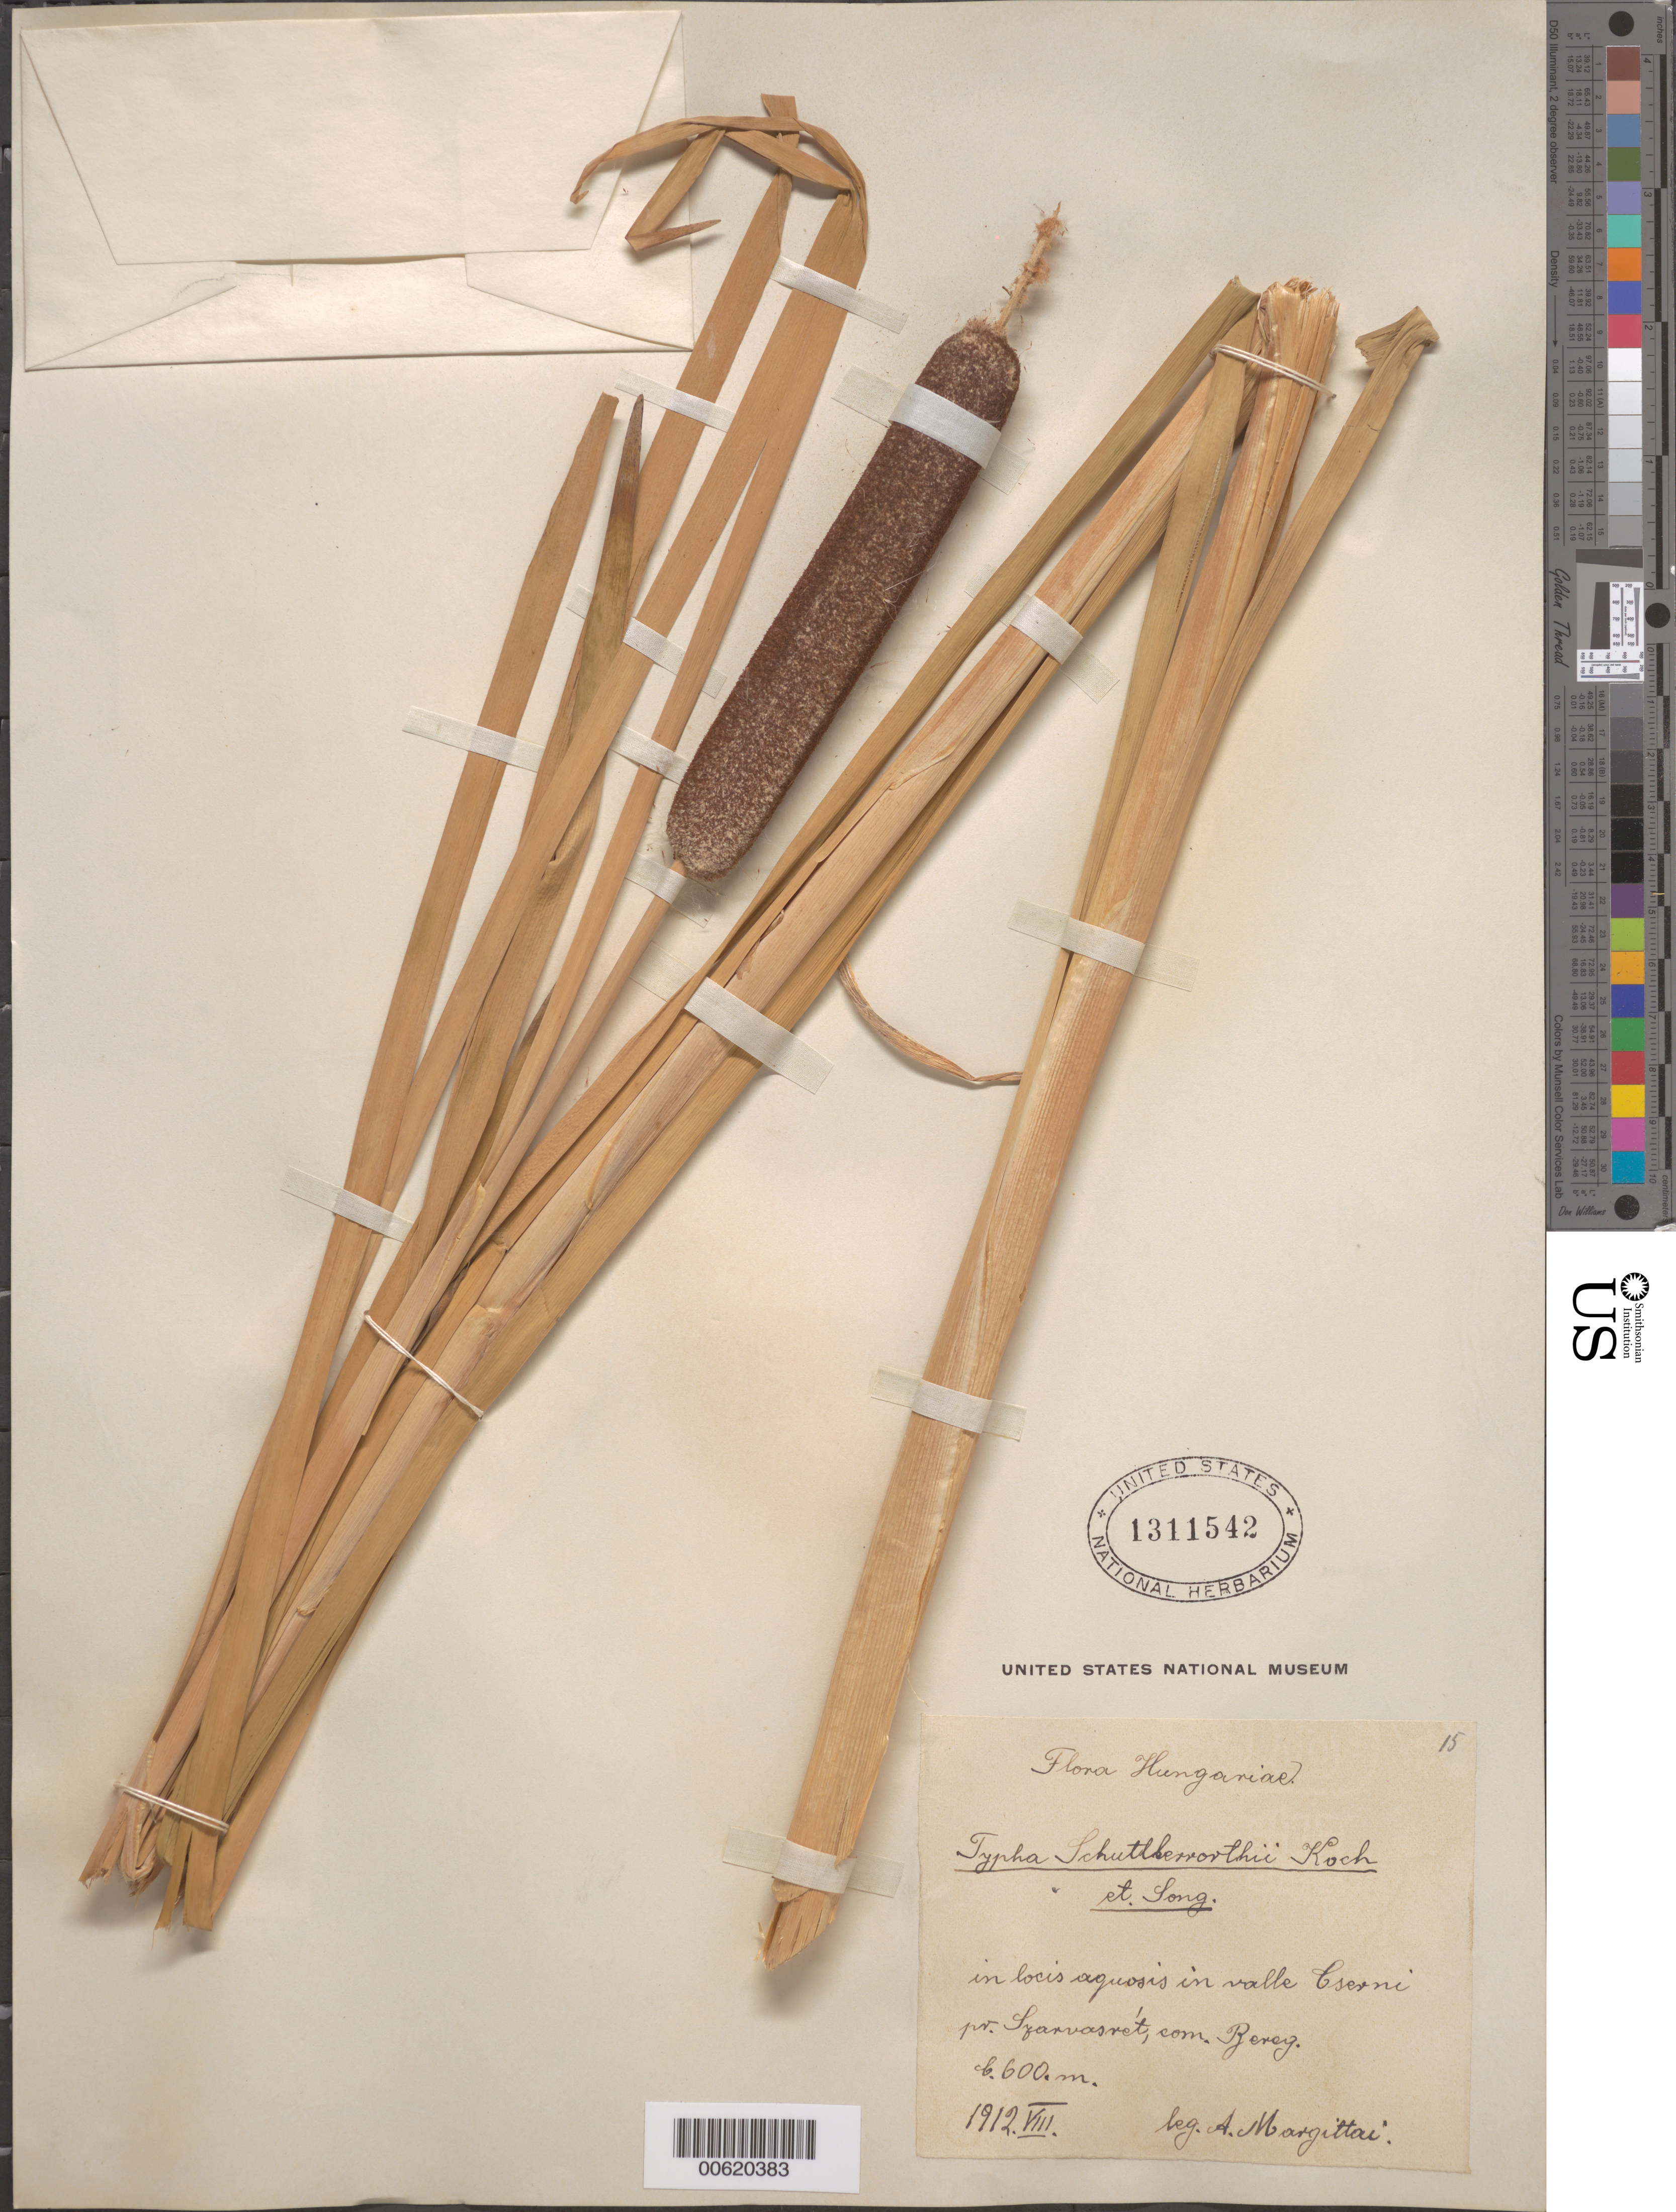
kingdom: Plantae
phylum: Tracheophyta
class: Liliopsida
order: Poales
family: Typhaceae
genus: Typha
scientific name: Typha shuttleworthii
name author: W.D.J. Koch & Sond.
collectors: A. Margittai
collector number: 15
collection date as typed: Aug 1912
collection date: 1912-08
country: Hungary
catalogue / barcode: US 1311542